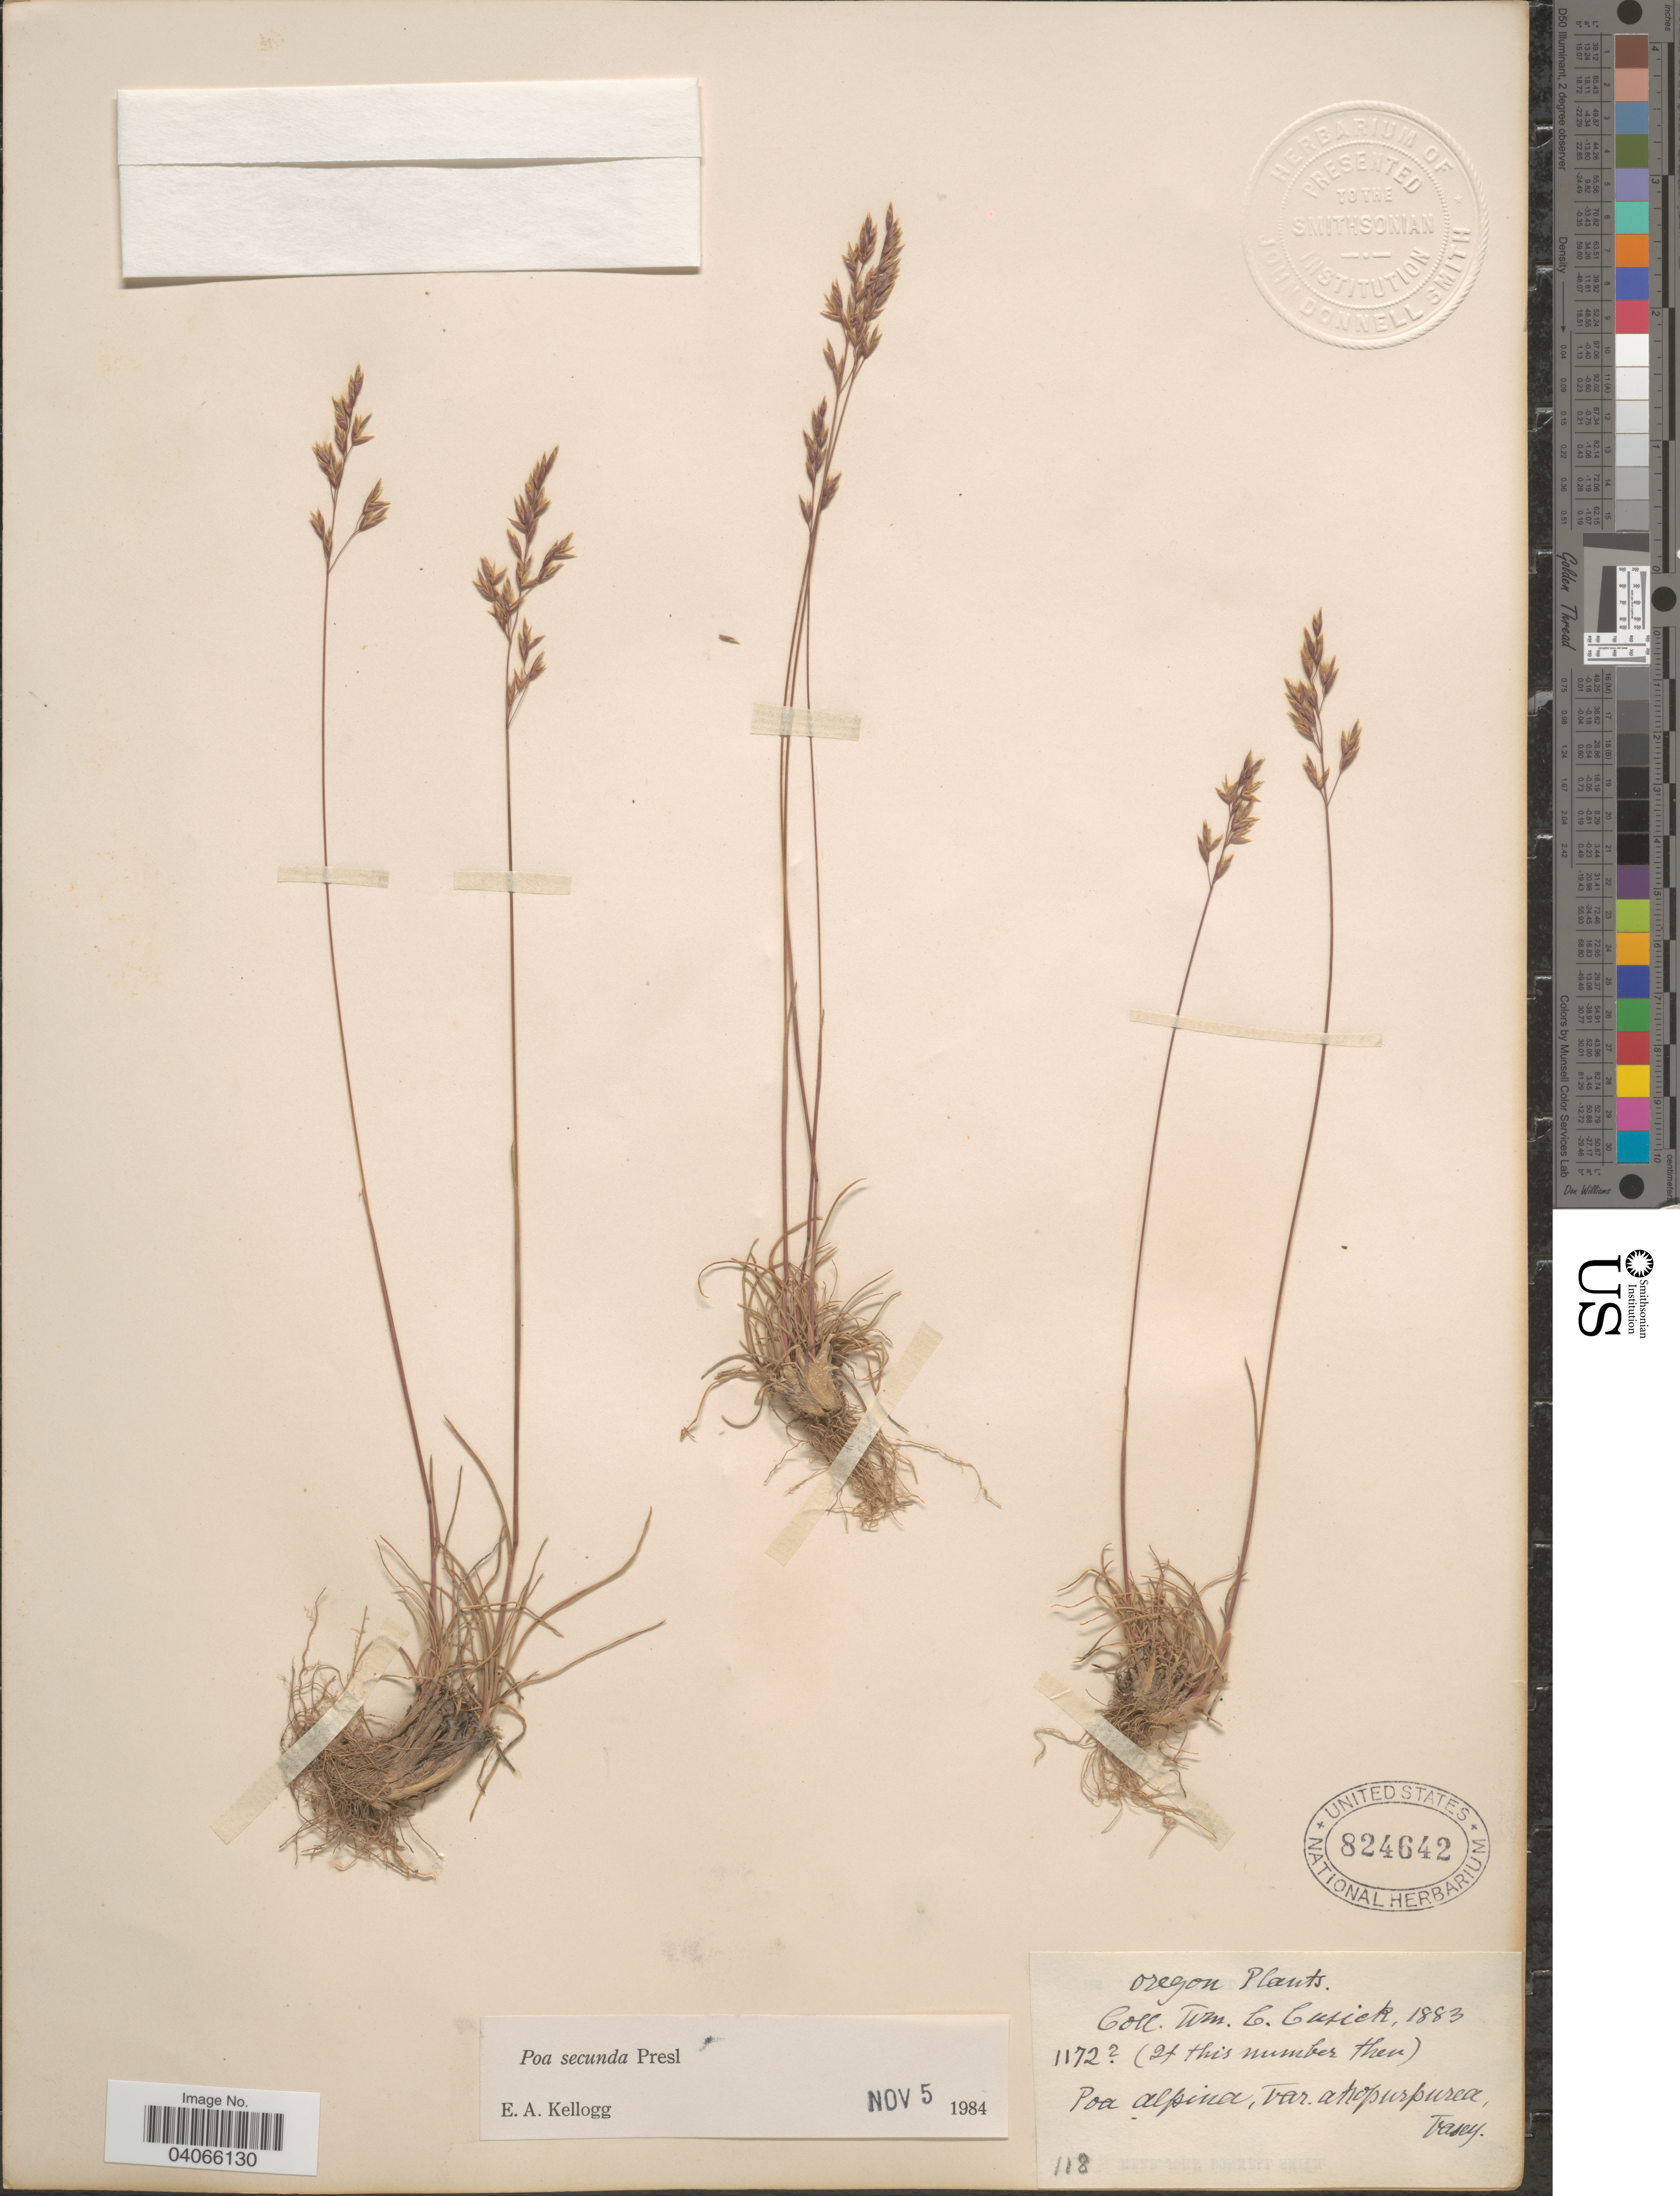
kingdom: Plantae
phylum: Tracheophyta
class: Liliopsida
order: Poales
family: Poaceae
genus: Poa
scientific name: Poa secunda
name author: J. Presl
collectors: W. C. Cusick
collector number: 1172/118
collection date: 1883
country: United States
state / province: Oregon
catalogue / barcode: US 824642